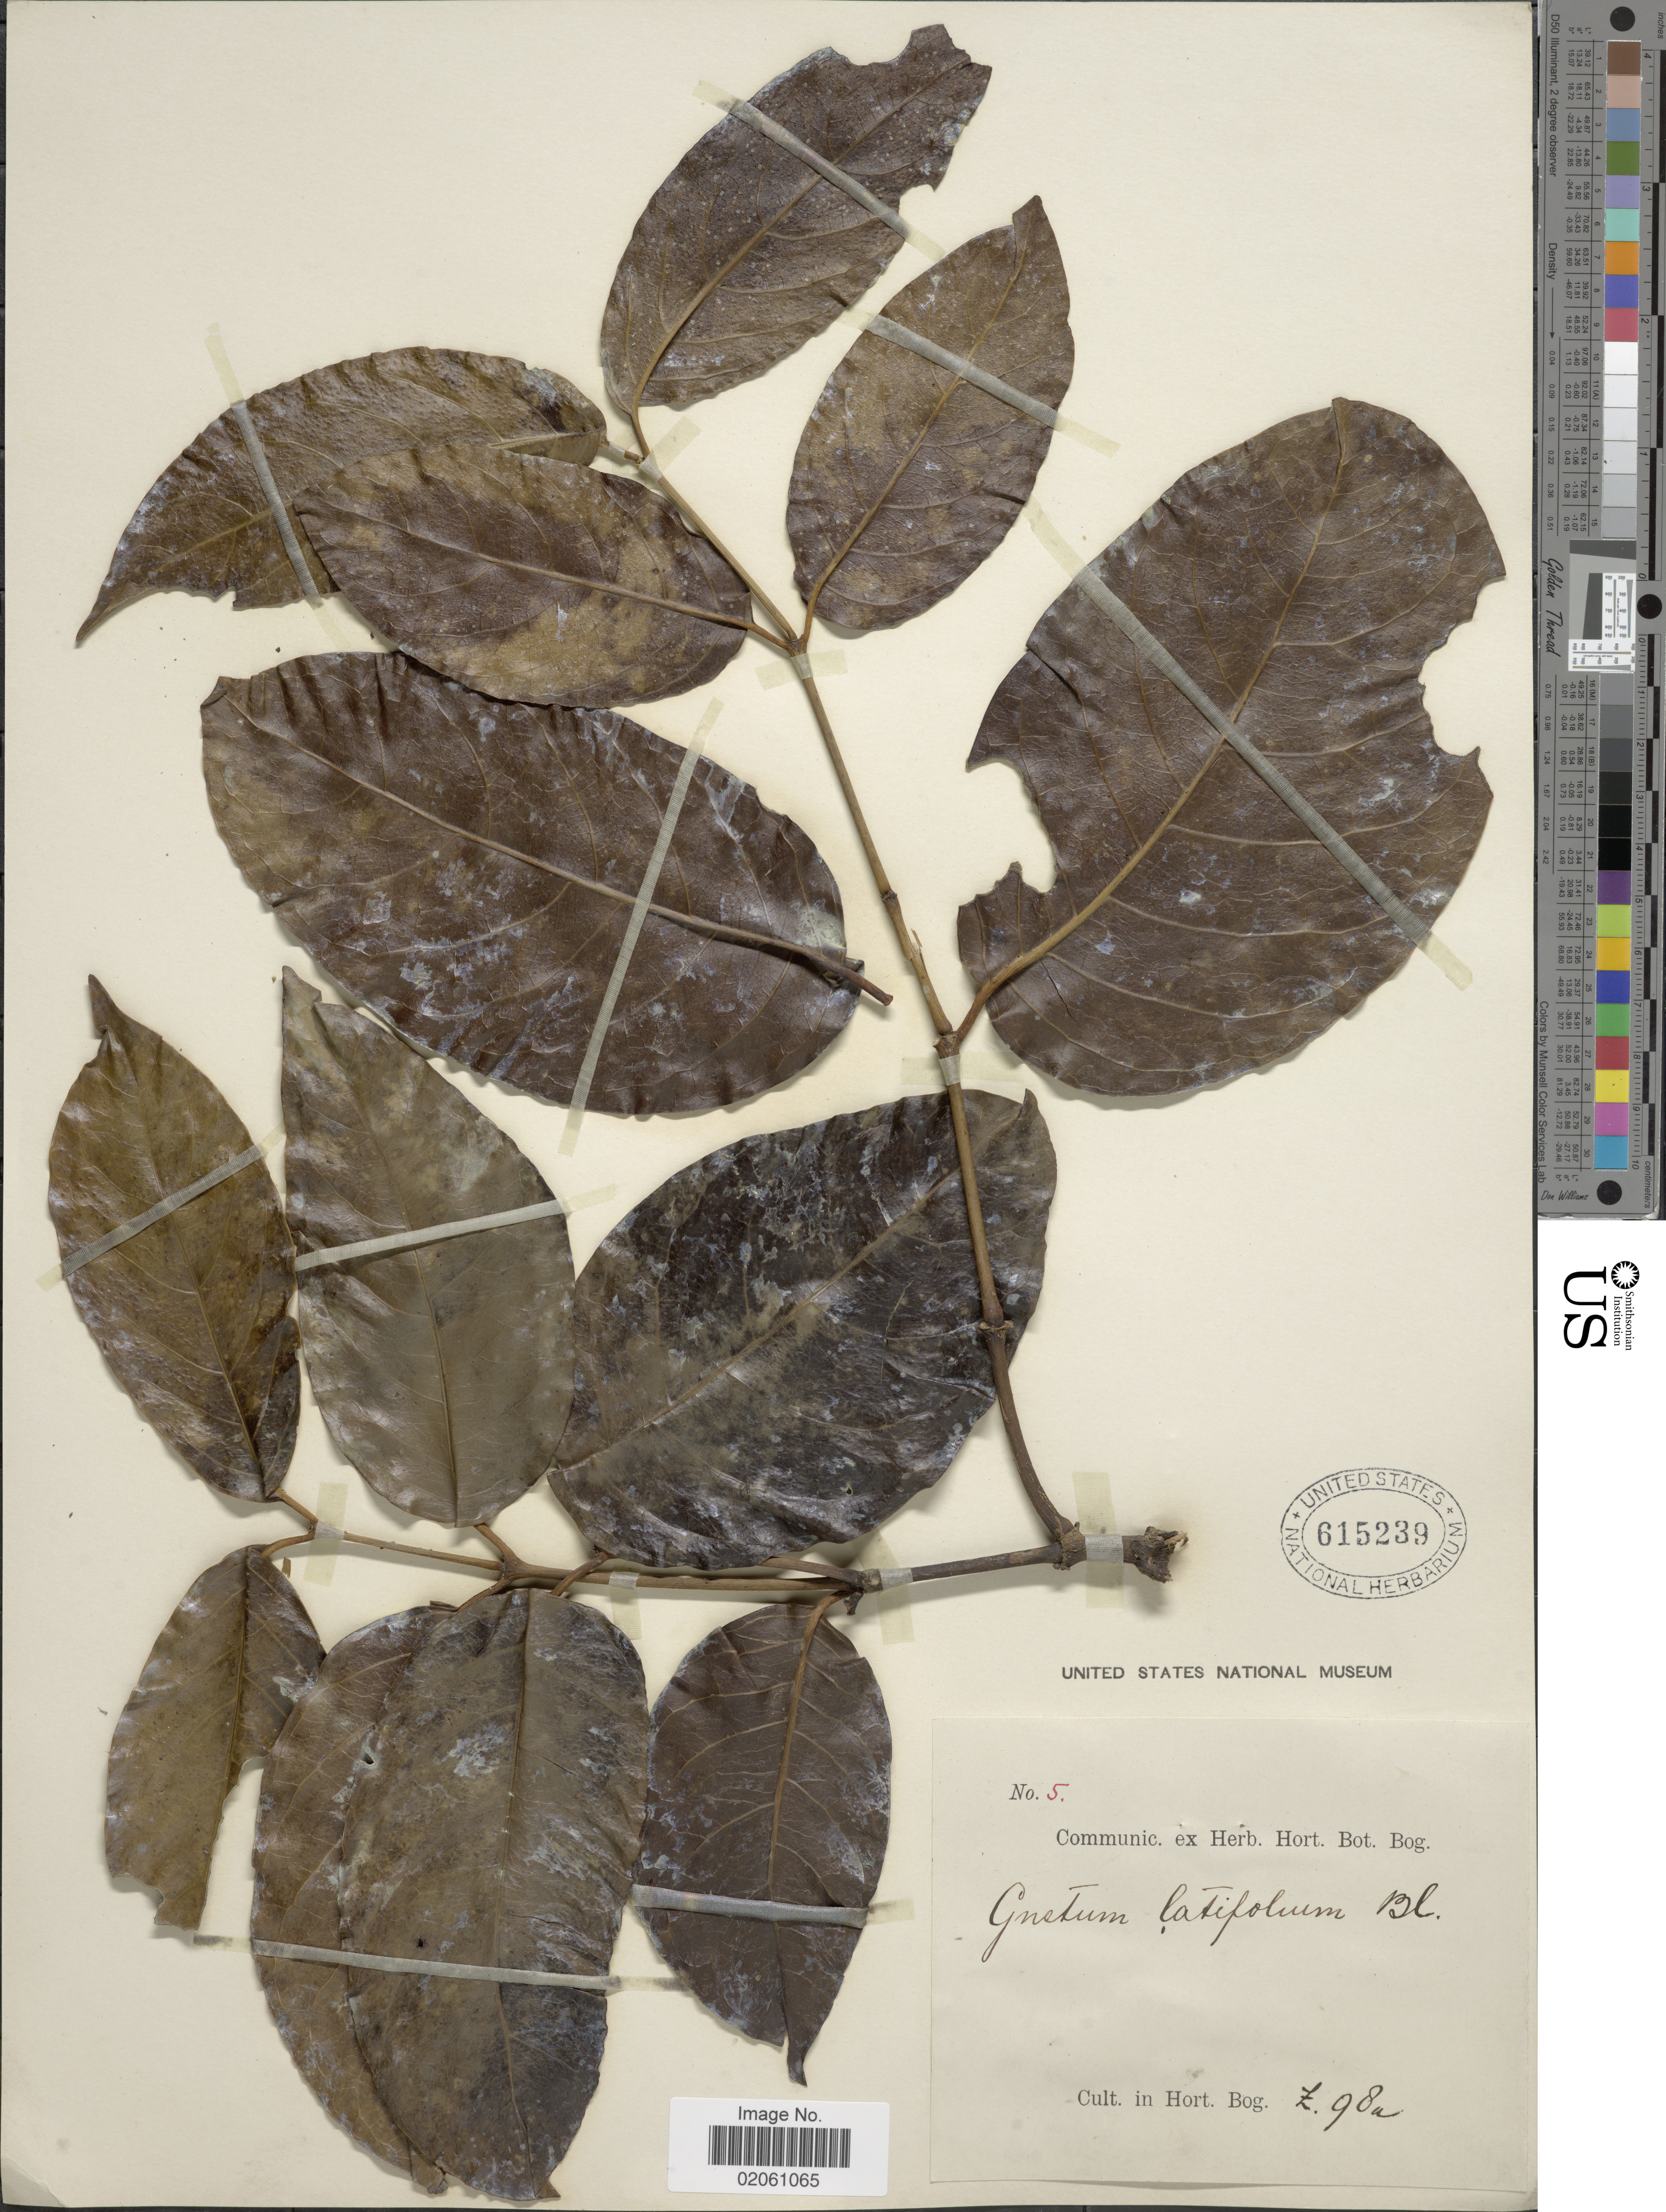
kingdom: Plantae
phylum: Tracheophyta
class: Gnetopsida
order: Gnetales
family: Gnetaceae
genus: Gnetum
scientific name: Gnetum latifolium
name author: Blume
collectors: ex herb. Hort. Bot. Bog.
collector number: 5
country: Indonesia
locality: Cult. in Hort. Bog.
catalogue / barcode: US 615239